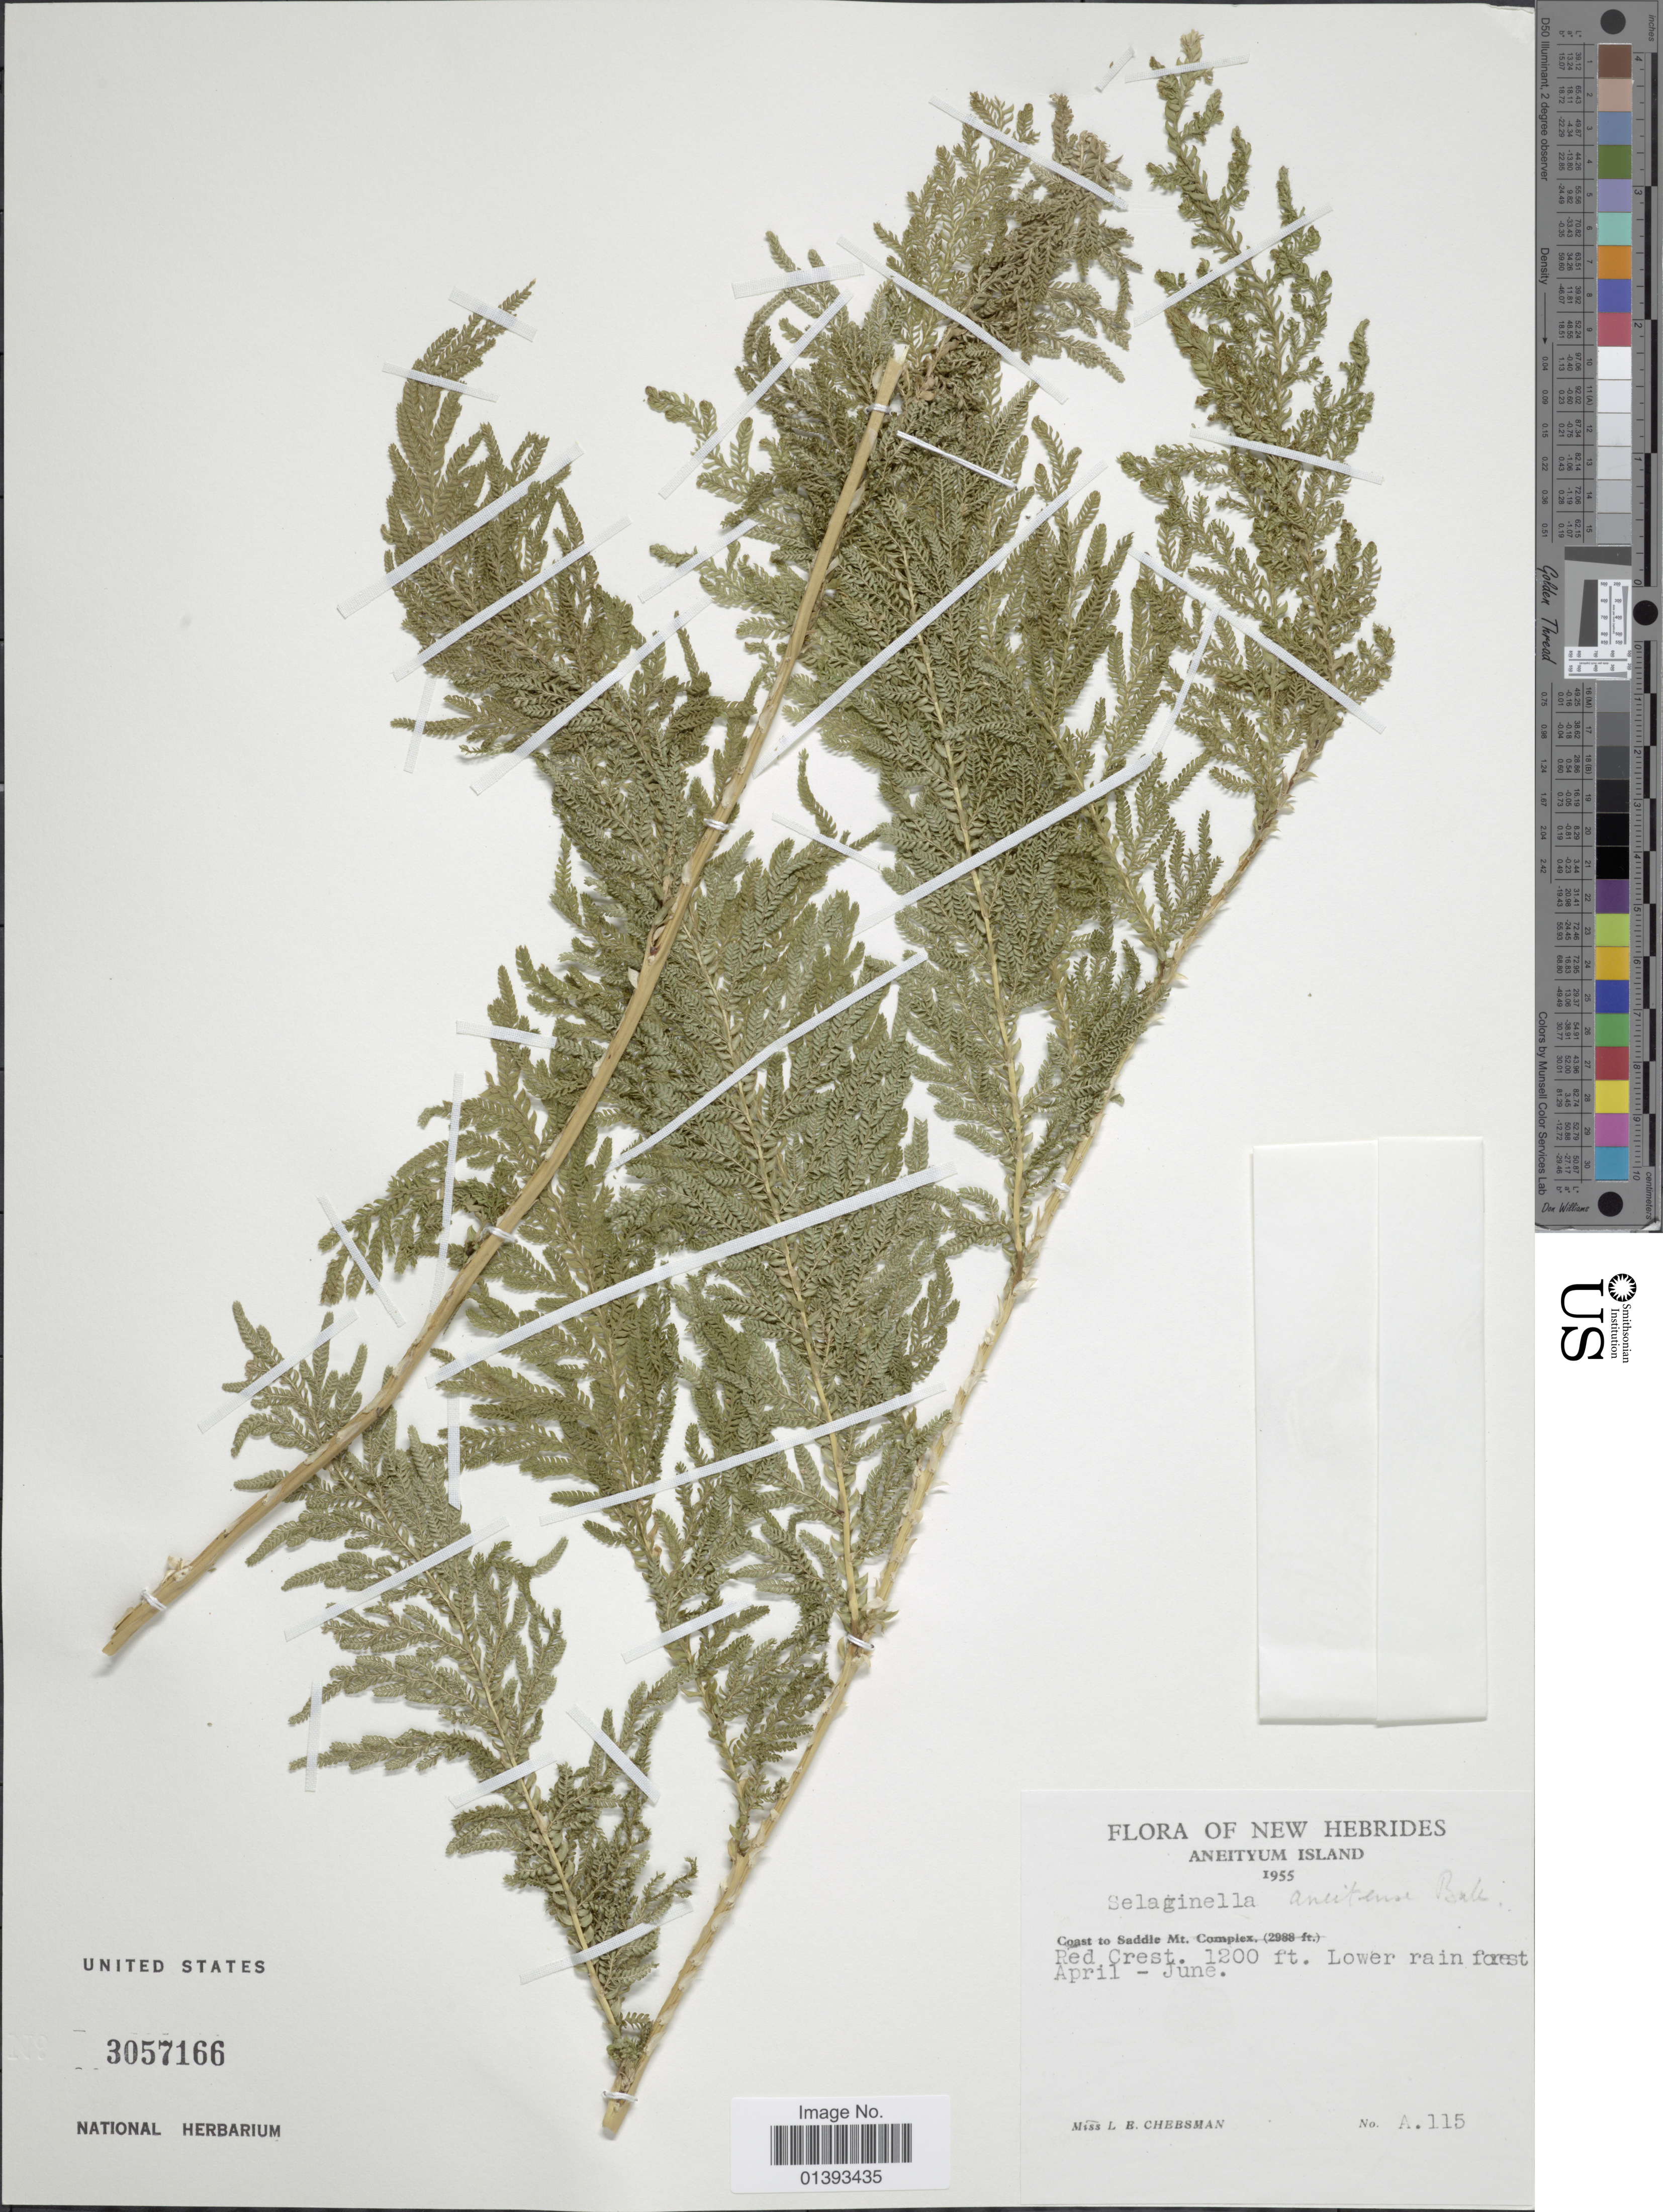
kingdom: Plantae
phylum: Tracheophyta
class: Lycopodiopsida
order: Selaginellales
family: Selaginellaceae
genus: Selaginella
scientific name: Selaginella aneitense, ined.2015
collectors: L. E. Cheesman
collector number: A115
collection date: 1955-04/1955-06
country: Vanuatu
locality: New Hebrides, Aneityum Island, Coast to Saddle Mt. Complex, Red Crest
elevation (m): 366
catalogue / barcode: US 3057166